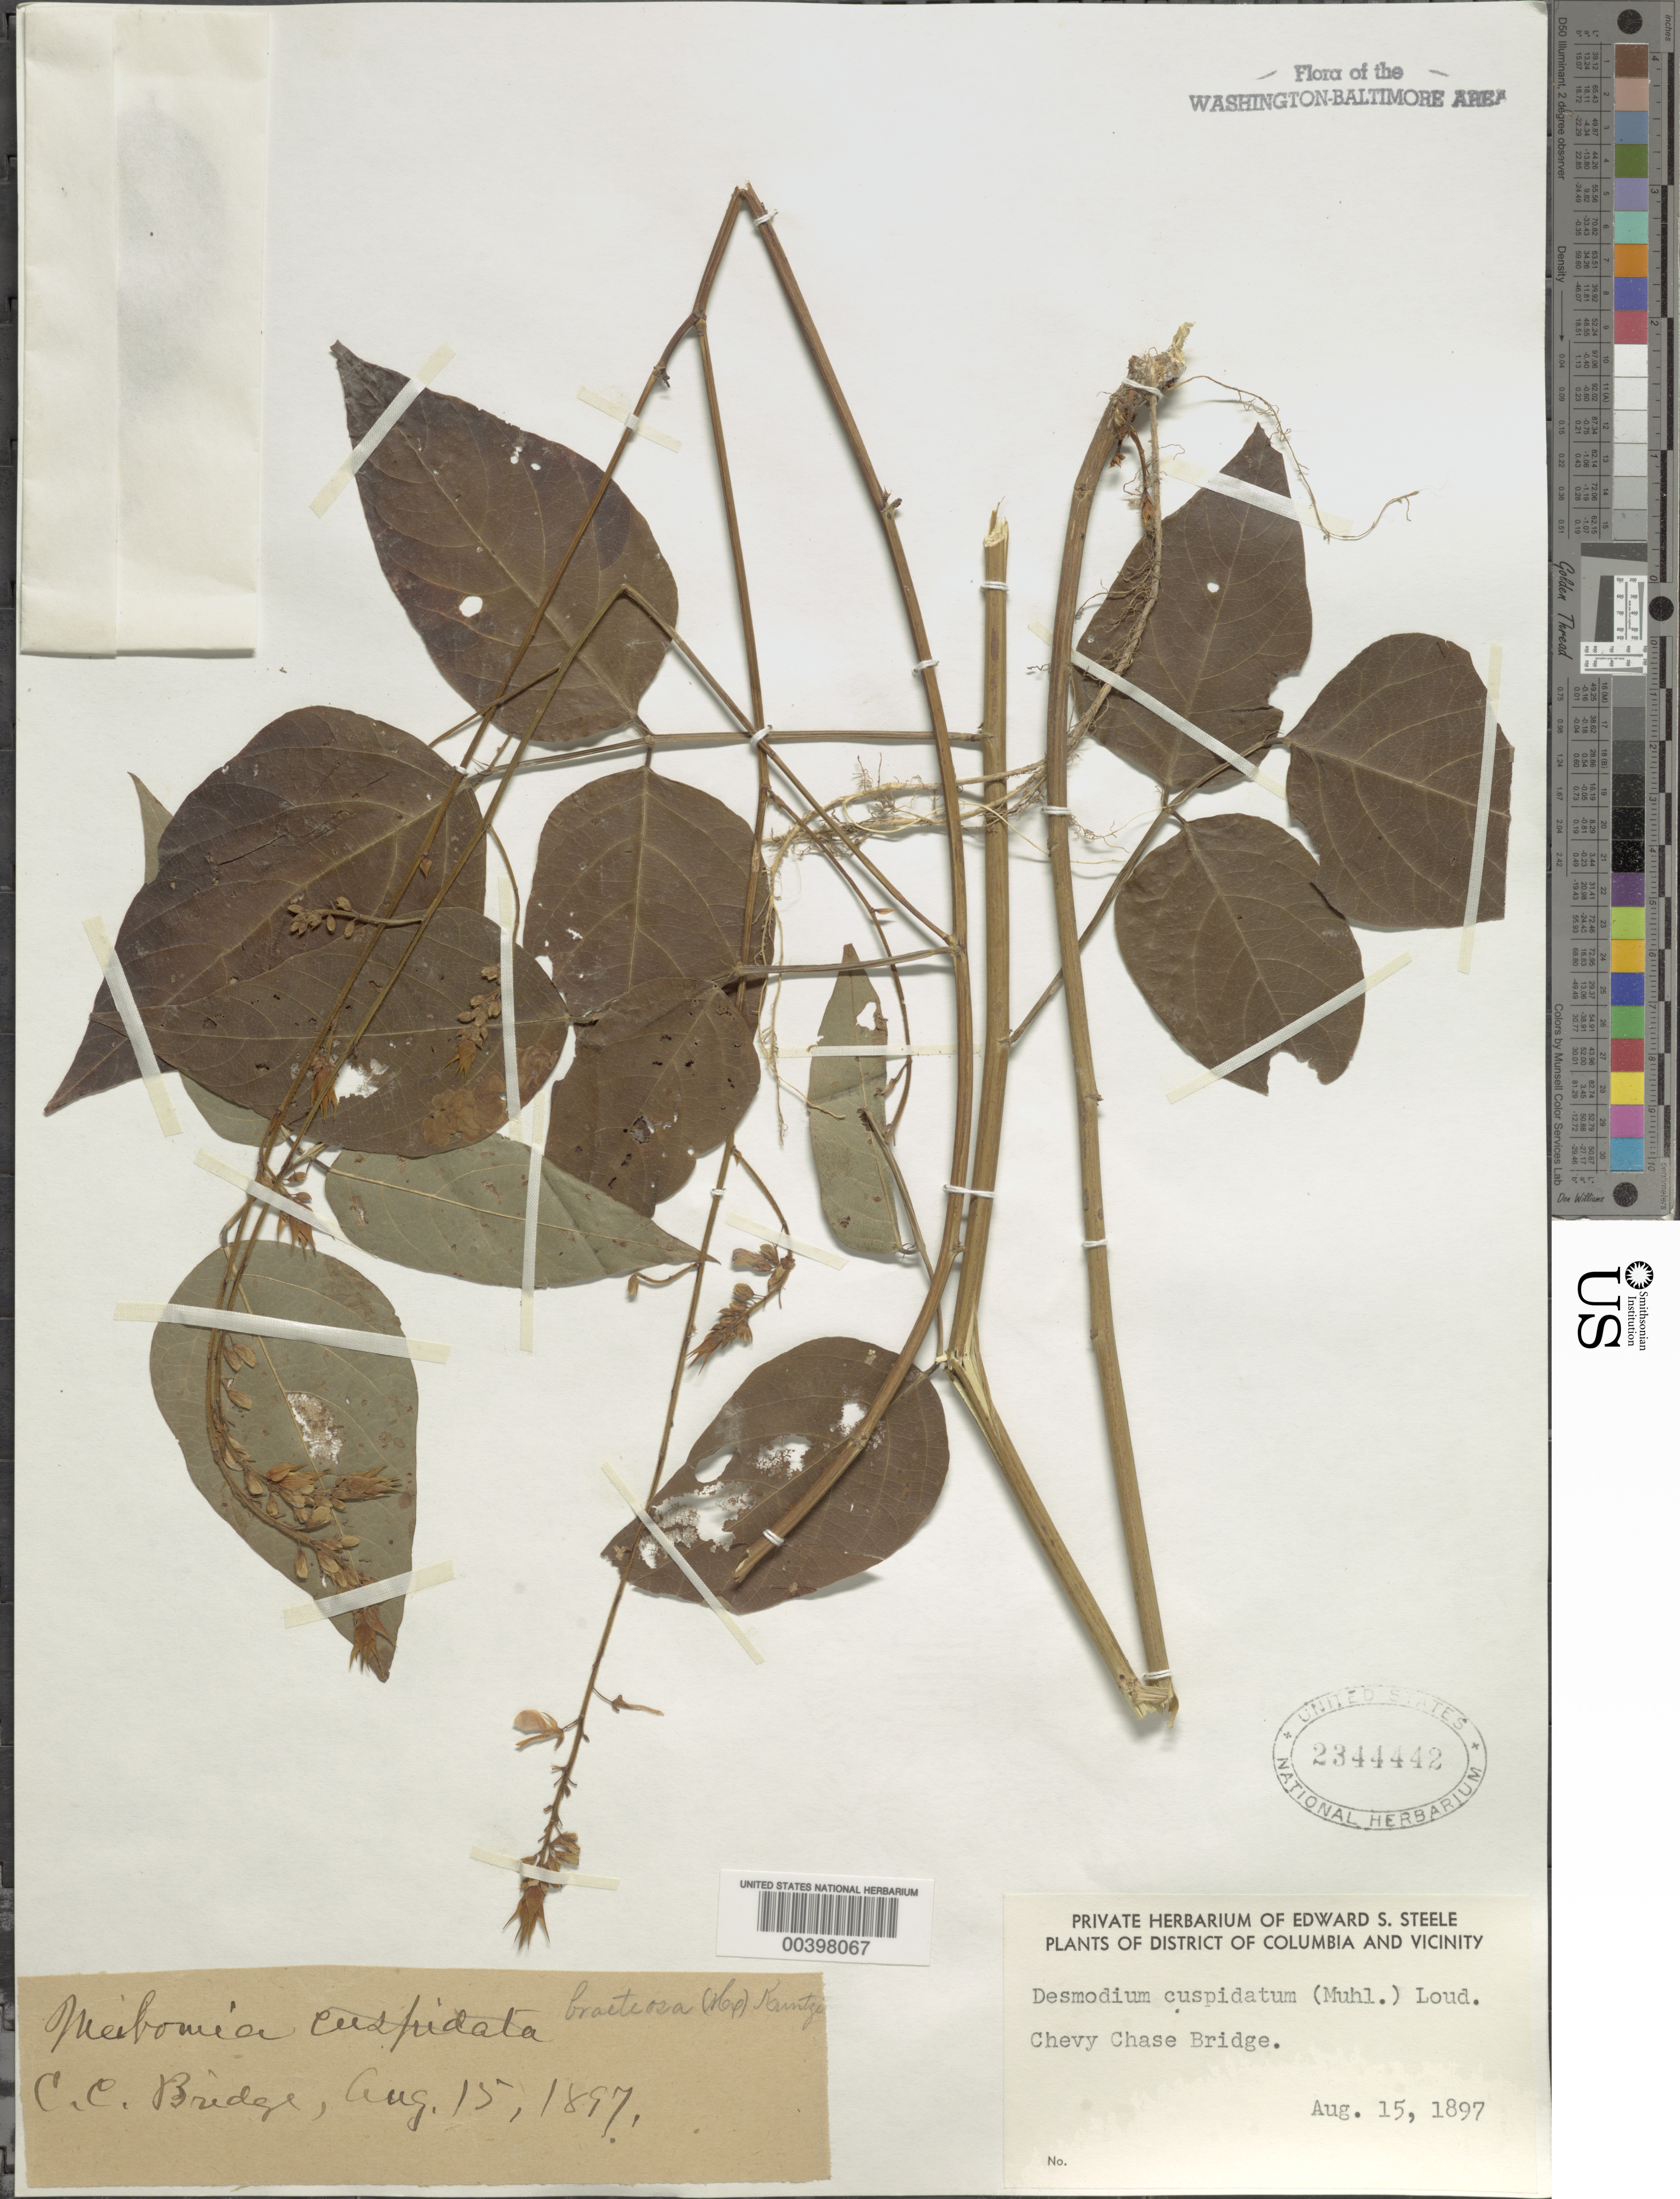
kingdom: Plantae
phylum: Tracheophyta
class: Magnoliopsida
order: Fabales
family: Fabaceae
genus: Desmodium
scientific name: Desmodium cuspidatum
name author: (Muhl. ex Willd.) Loudon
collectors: E. Steele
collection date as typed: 15 Aug 1897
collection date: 1897-08-15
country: United States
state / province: District of Columbia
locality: Chevy Chase Bridge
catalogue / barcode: US 2344442